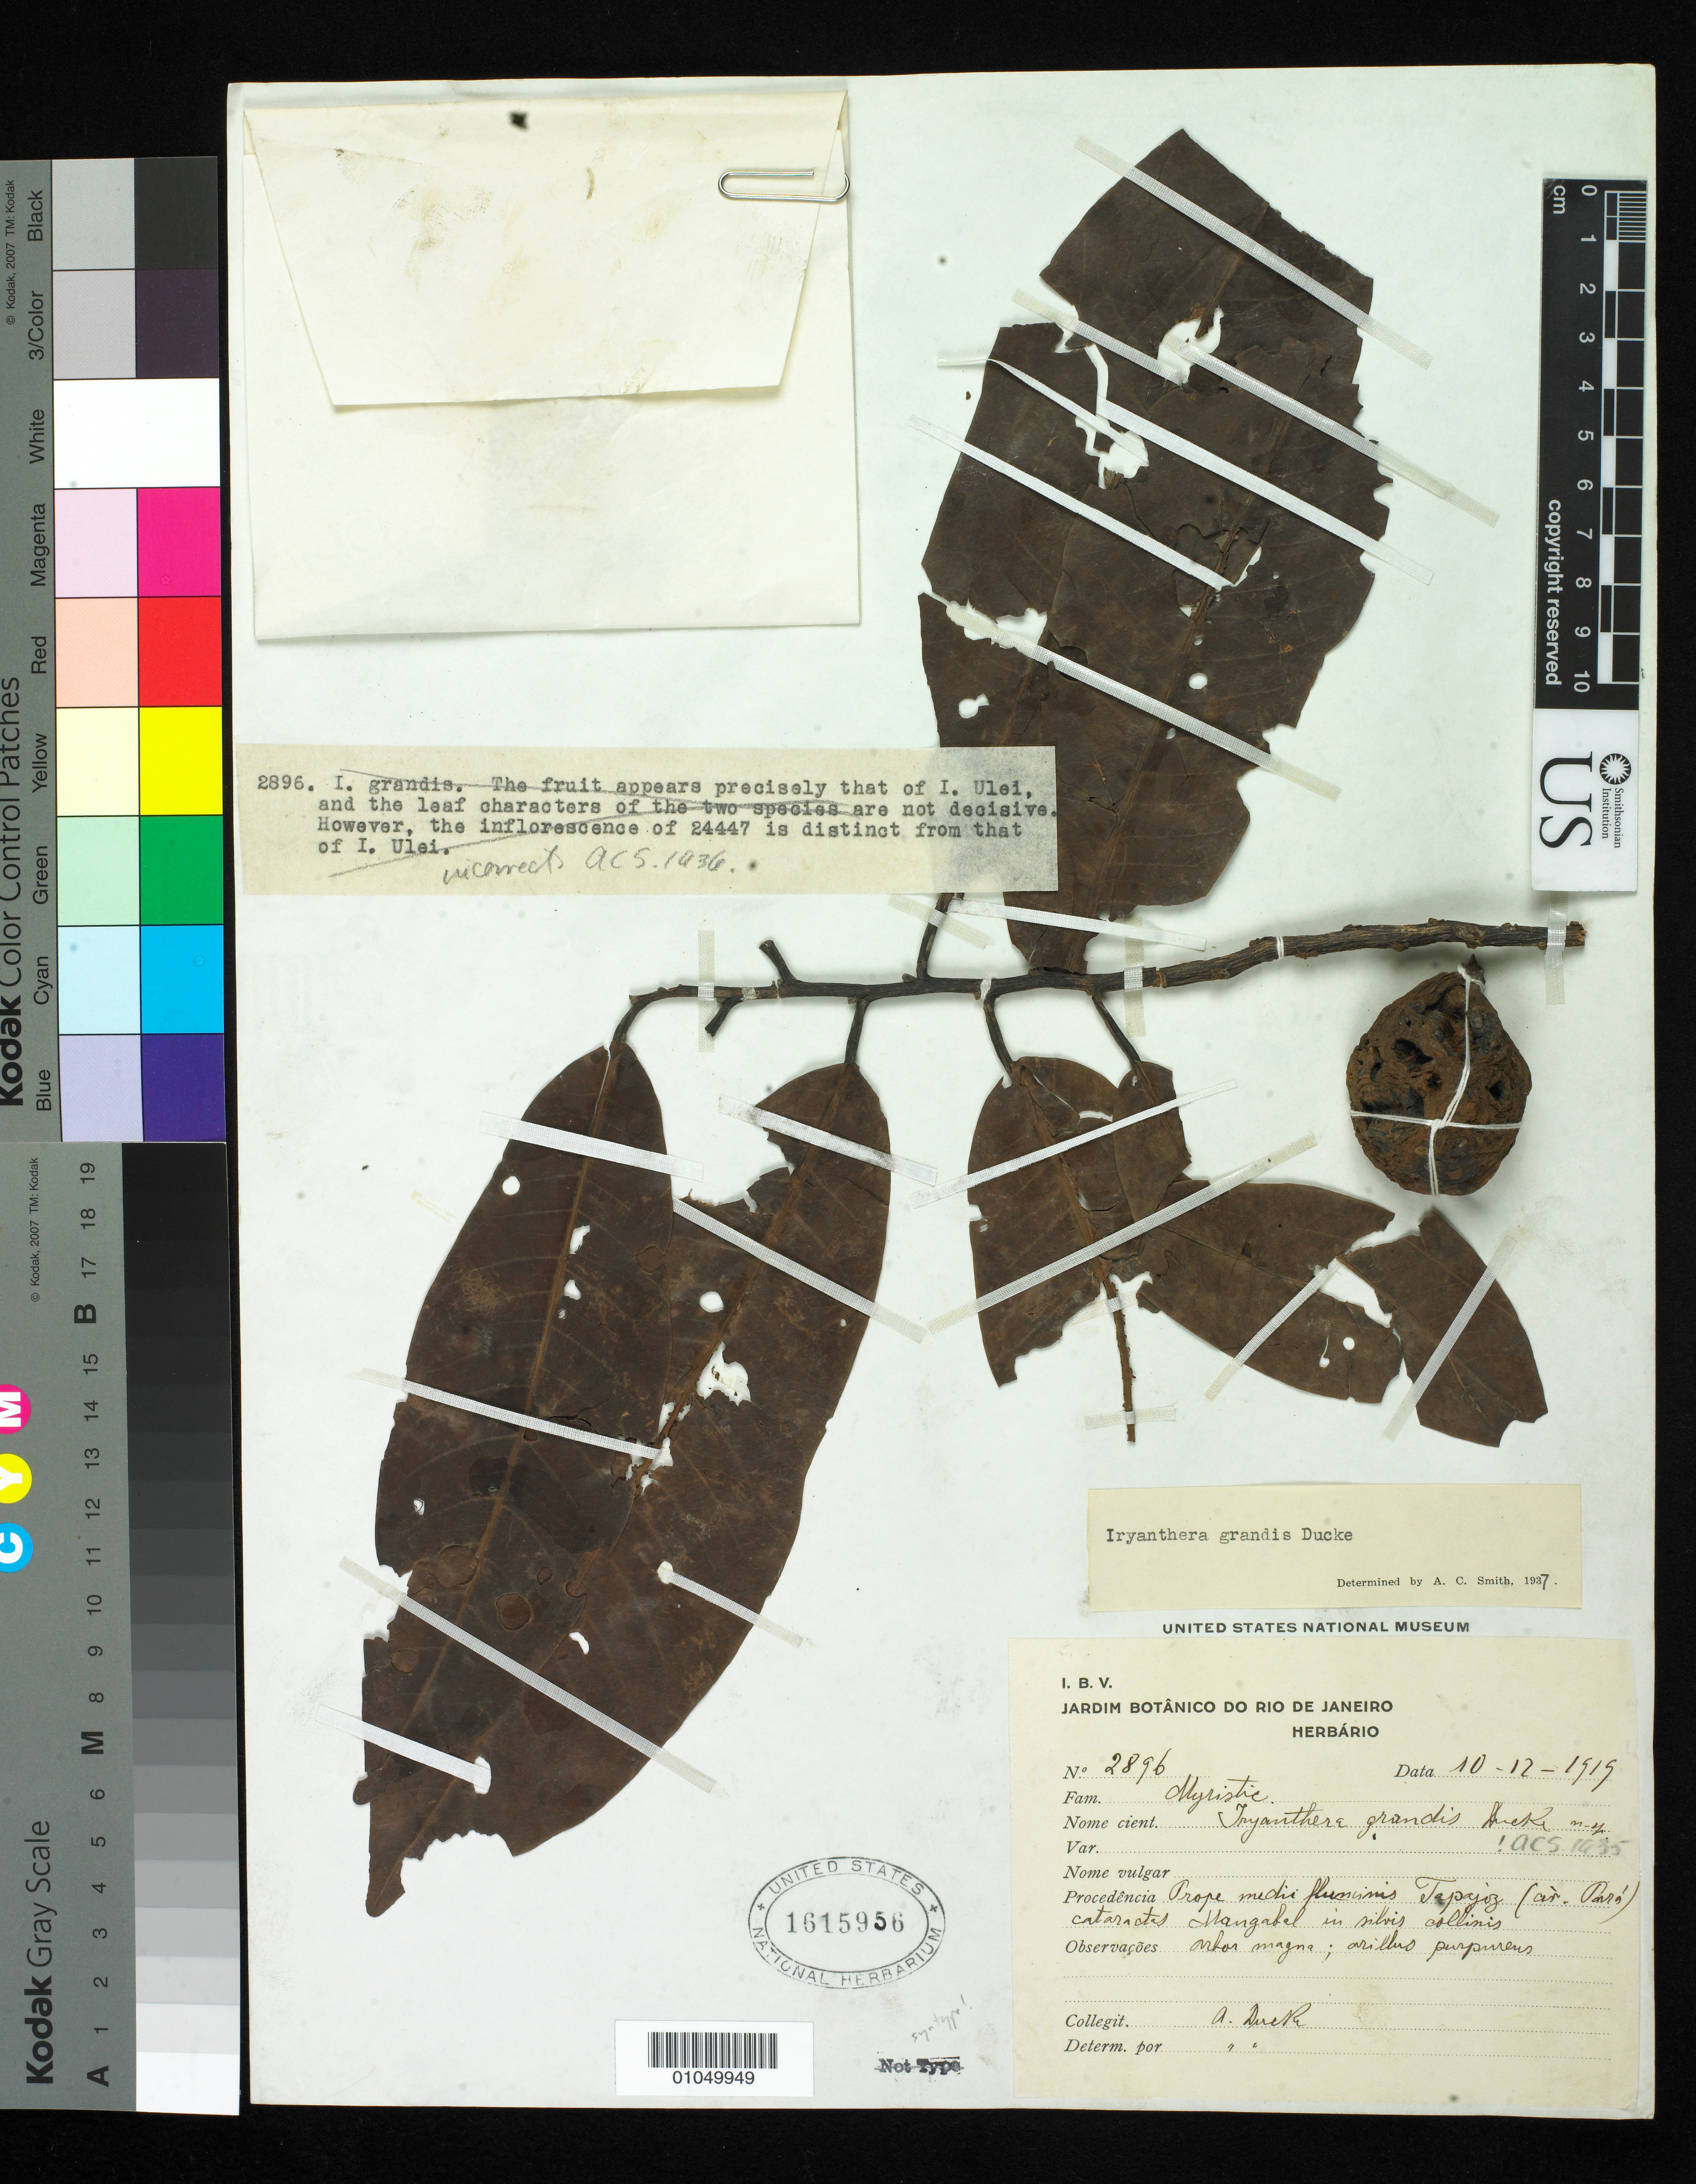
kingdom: Plantae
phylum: Tracheophyta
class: Magnoliopsida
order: Magnoliales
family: Myristicaceae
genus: Iryanthera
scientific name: Iryanthera grandis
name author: Ducke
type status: Isosyntype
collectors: A. Ducke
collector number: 2896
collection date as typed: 10 Dec 1919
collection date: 1919-12-10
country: Brazil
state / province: Pará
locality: Prope medii fluminis Tapajoz (civ. Pará), cataractas Mangabal in silvis collinis.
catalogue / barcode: US 1615956